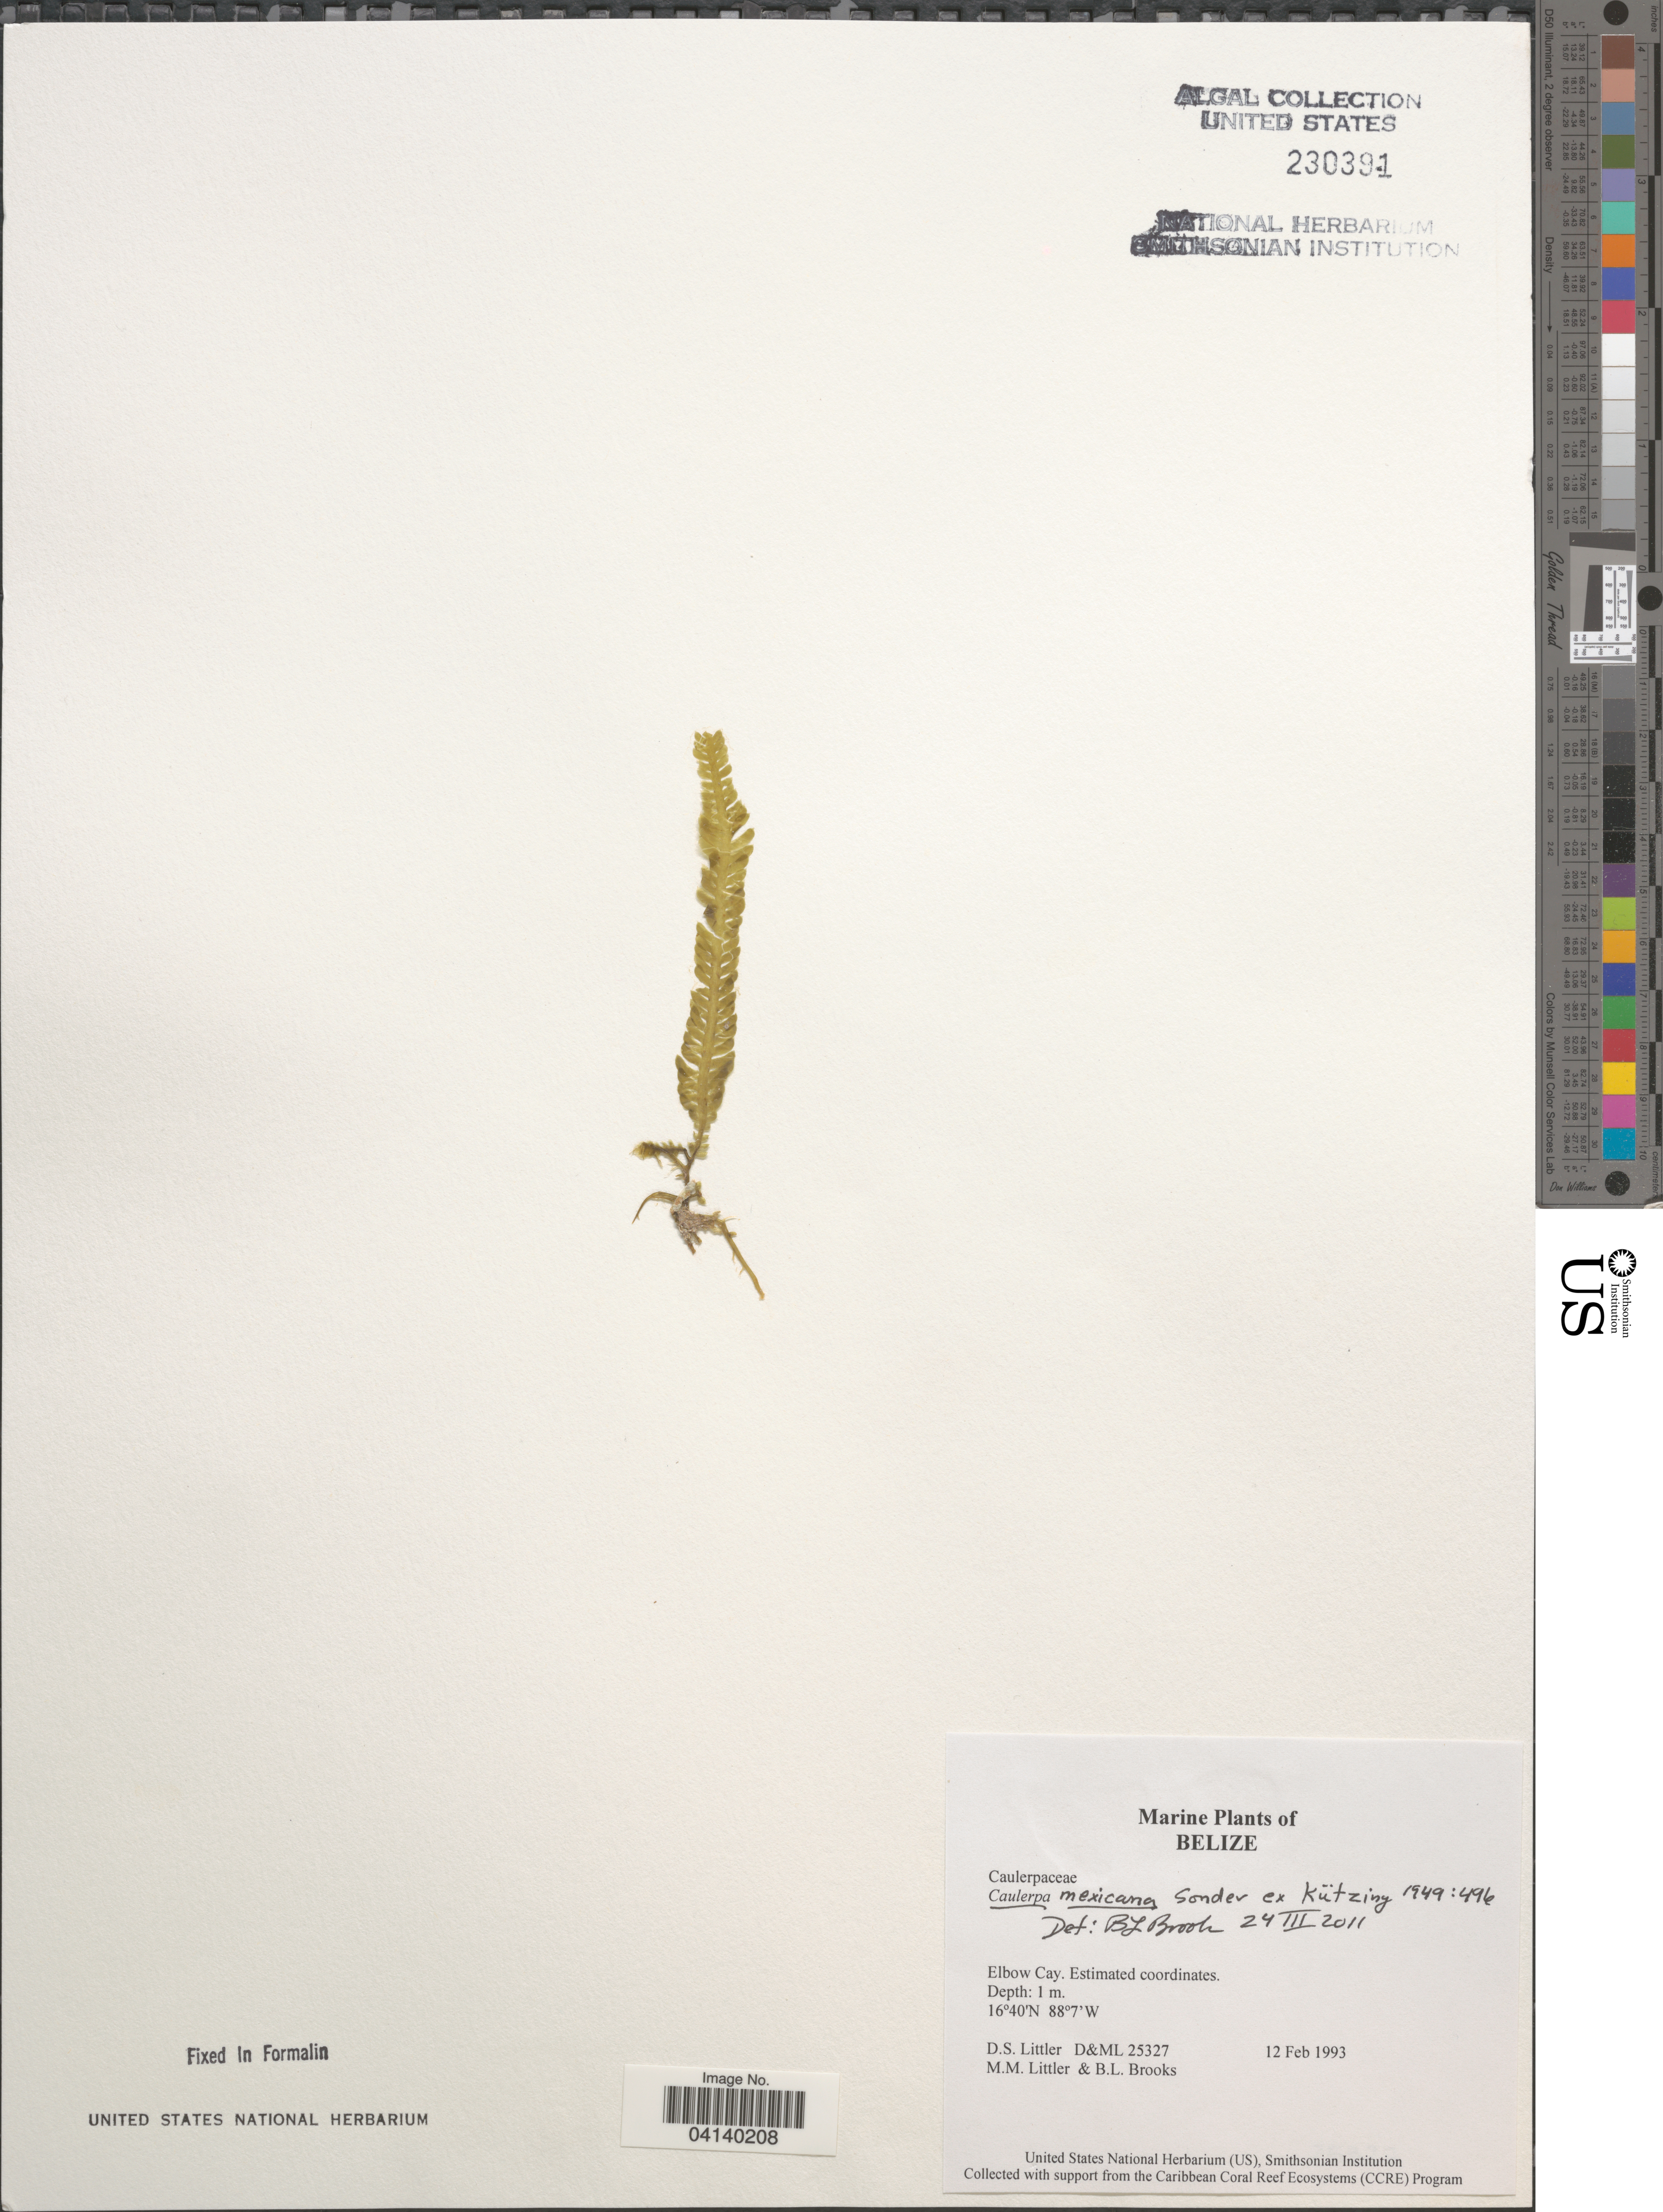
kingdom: Plantae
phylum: Chlorophyta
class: Ulvophyceae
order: Bryopsidales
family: Caulerpaceae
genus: Caulerpa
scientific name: Caulerpa mexicana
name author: Sond. ex Kütz.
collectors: D. S. Littler & B. Brooks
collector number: D&ML25327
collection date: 1993-02-12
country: Belize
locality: Elbow Cay.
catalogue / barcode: US 230391